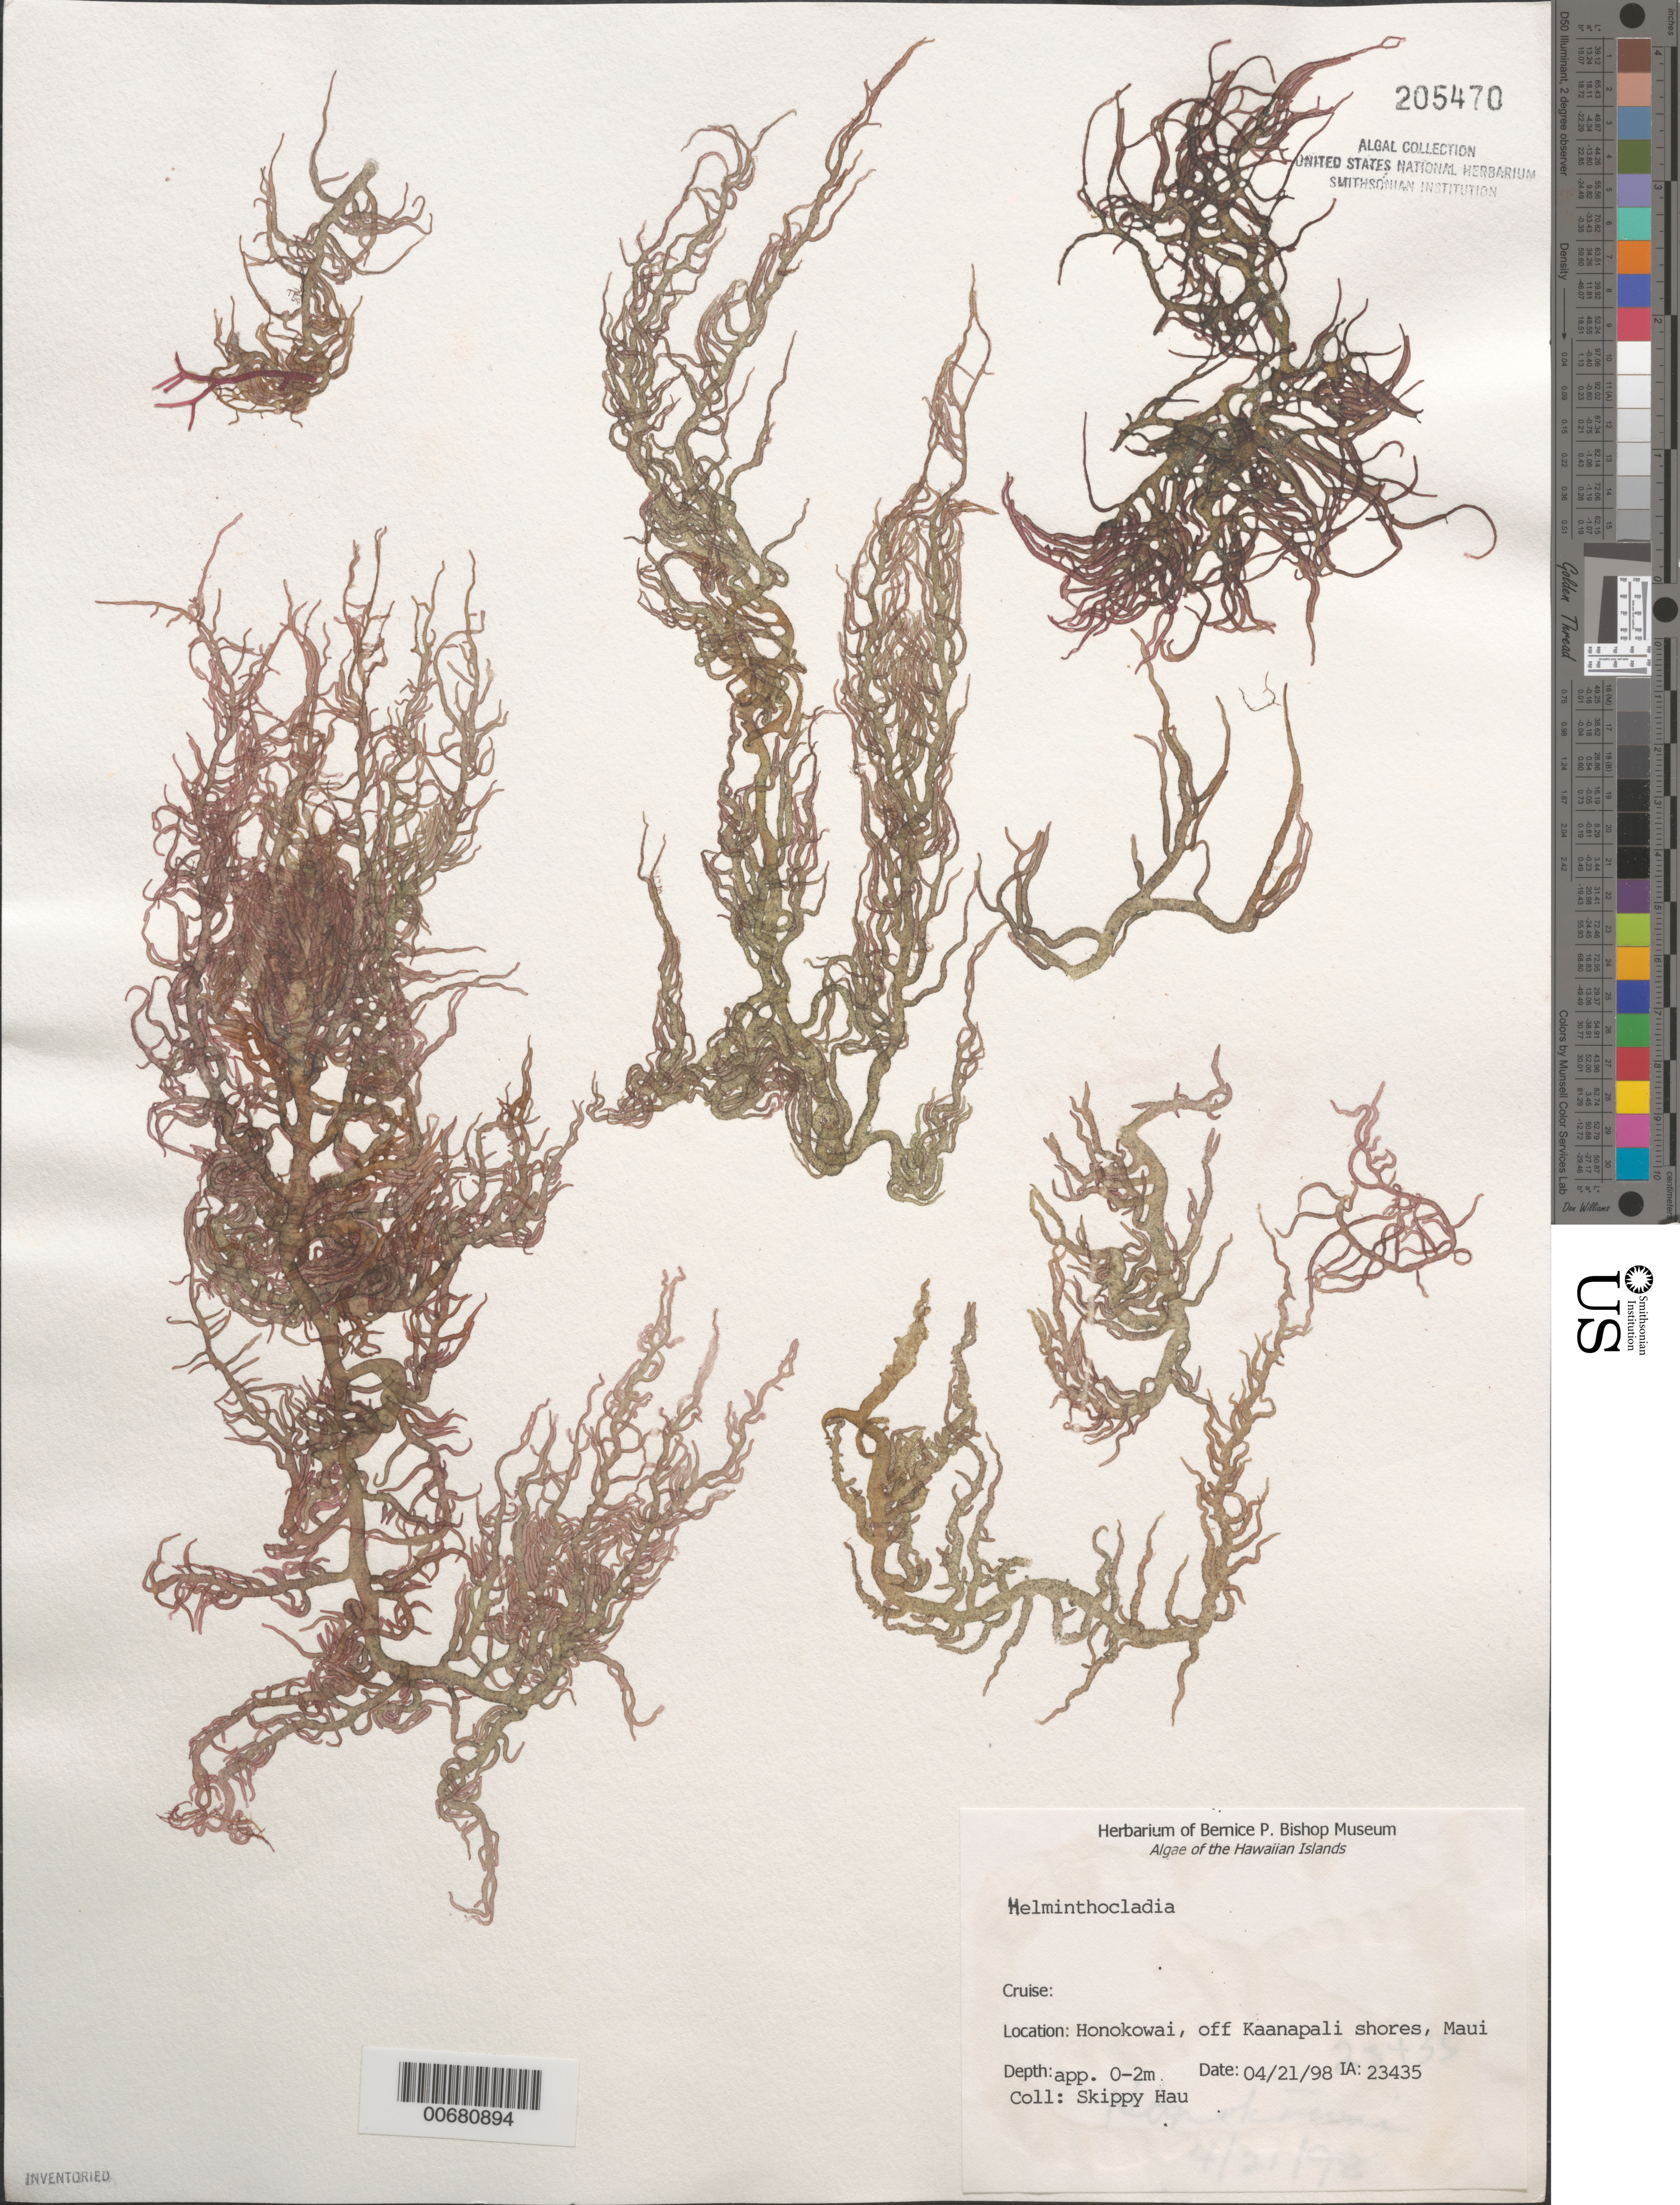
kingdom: Plantae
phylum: Rhodophyta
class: Florideophyceae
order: Nemaliales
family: Liagoraceae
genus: Helminthocladia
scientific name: Helminthocladia sp.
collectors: S. Hau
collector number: IAA 23435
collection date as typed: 21 Apr 1998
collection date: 1998-04-21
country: United States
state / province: Hawaii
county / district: Maui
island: Maui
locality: Honokowai off Kaanapali shores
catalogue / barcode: US 205470